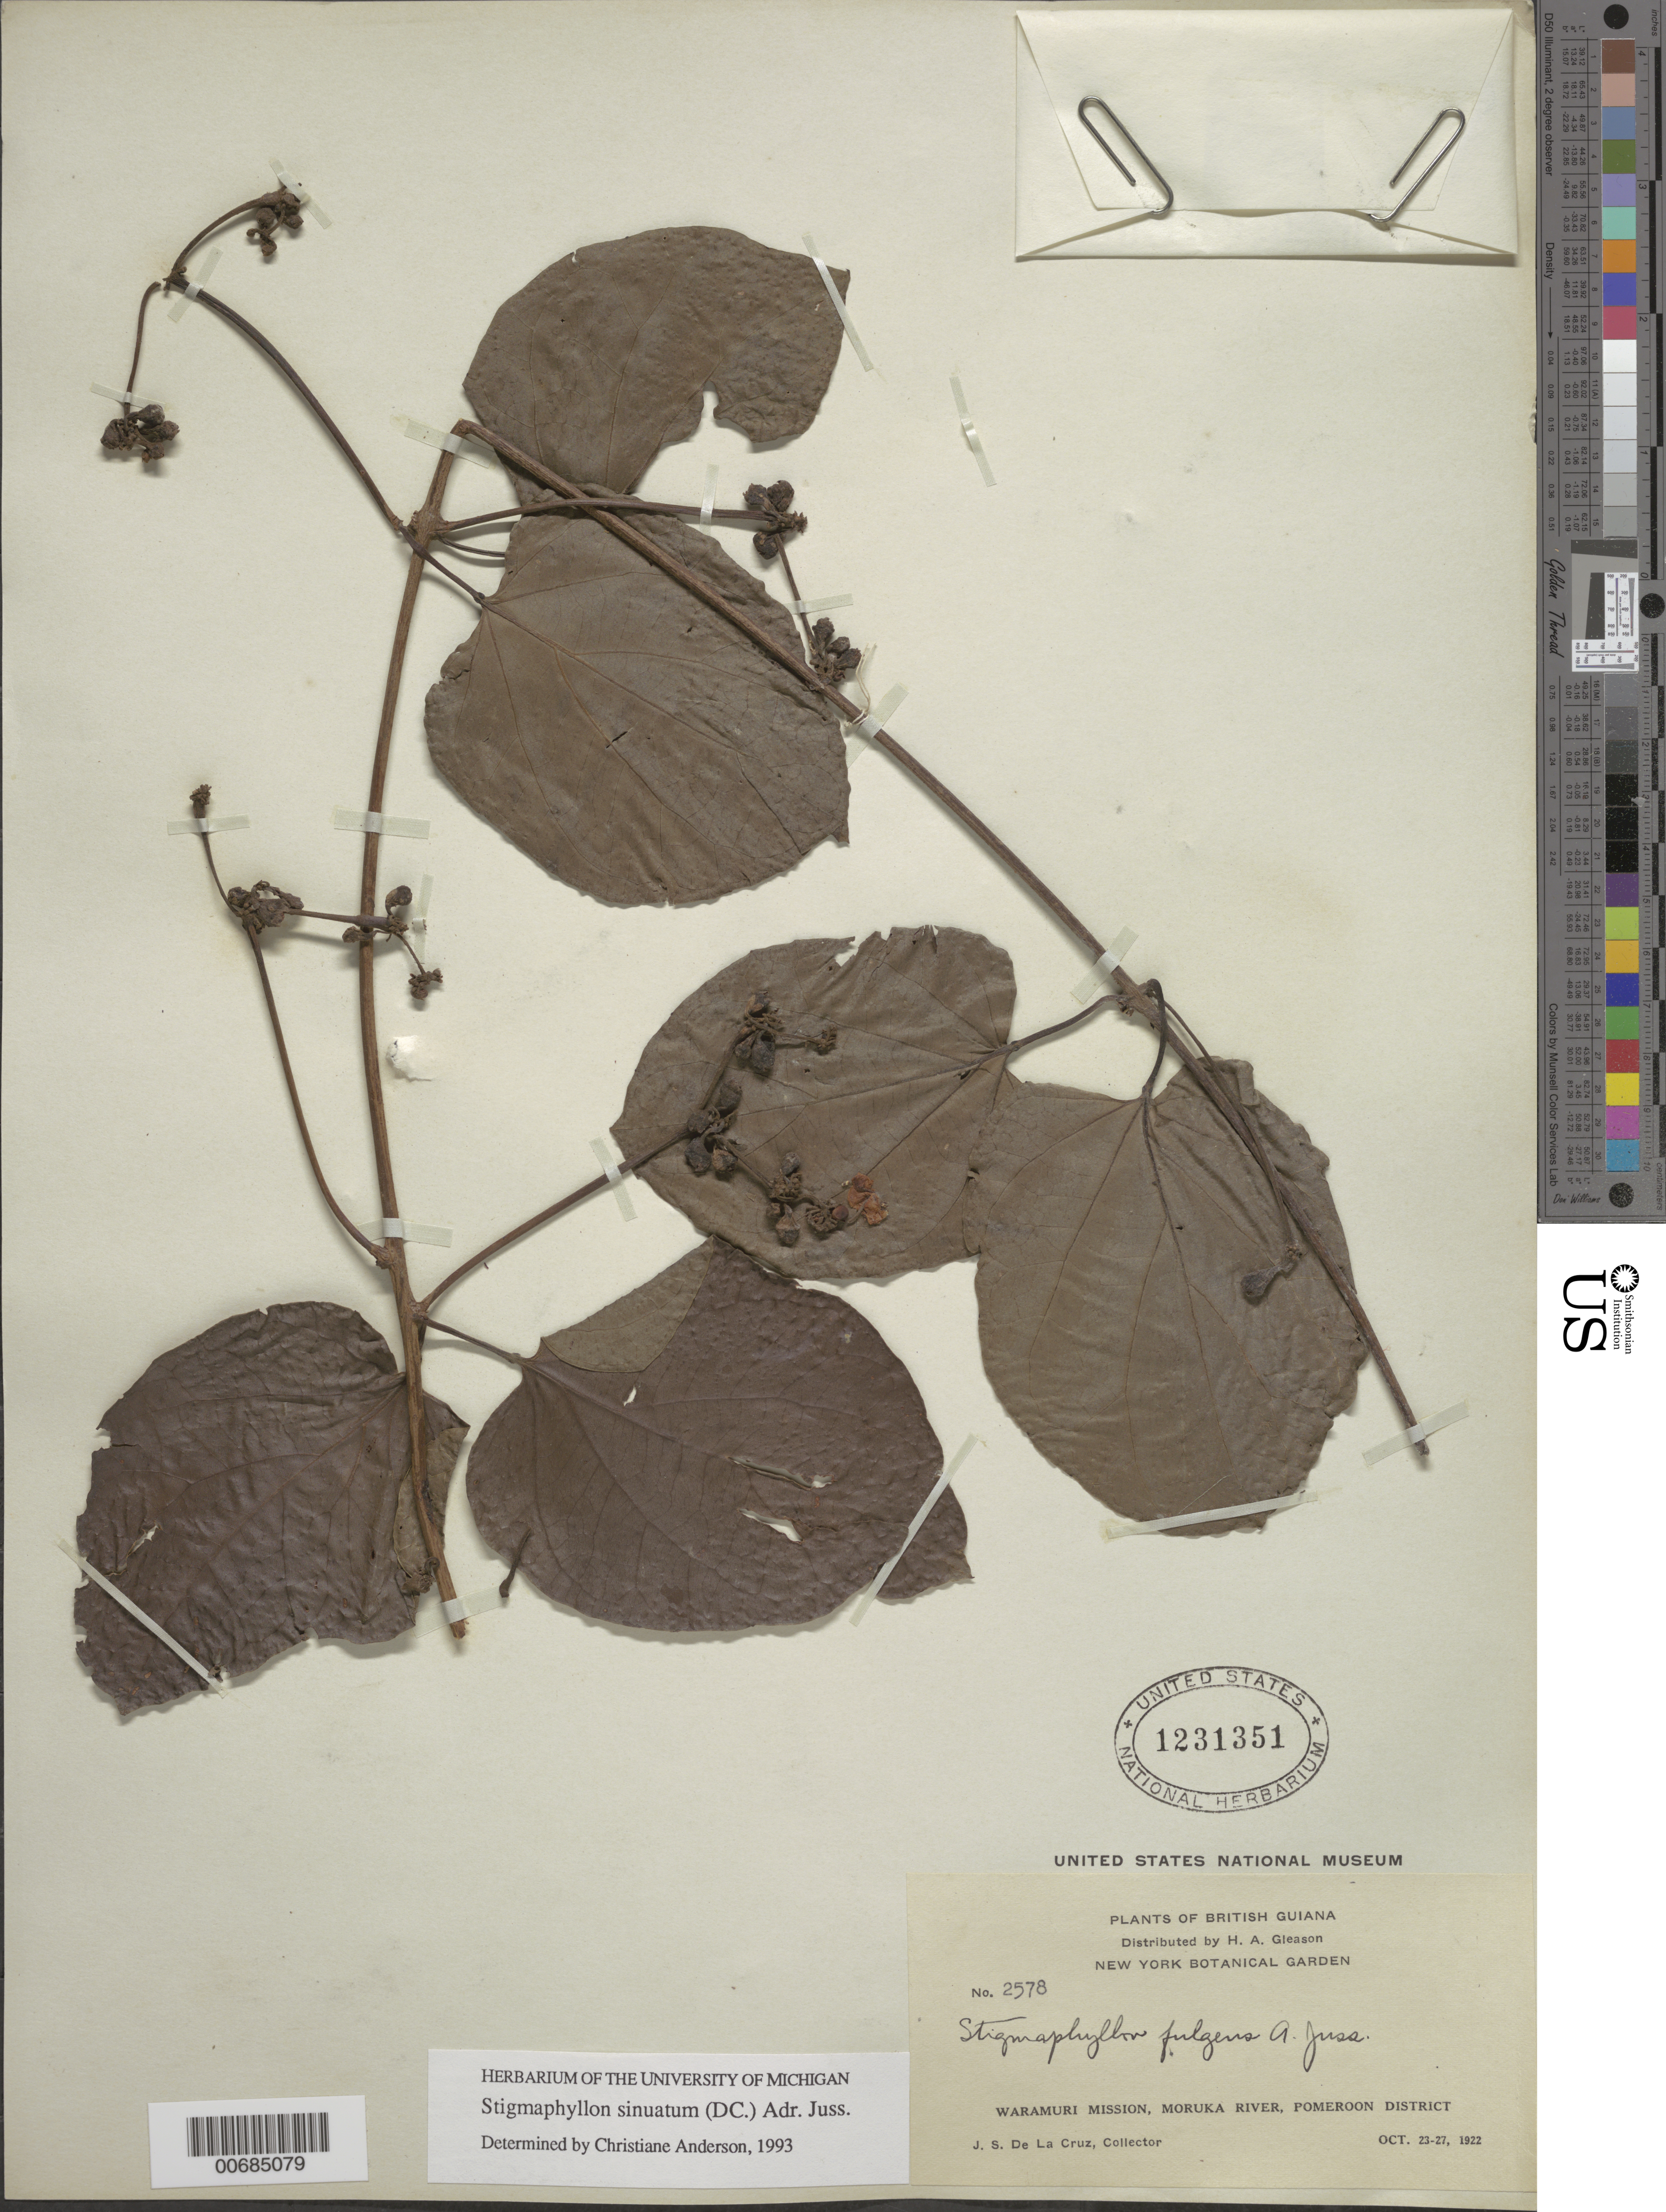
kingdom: Plantae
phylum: Tracheophyta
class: Magnoliopsida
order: Malpighiales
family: Malpighiaceae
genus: Stigmaphyllon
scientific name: Stigmaphyllon sinuatum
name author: (DC.) A. Juss.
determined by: Anderson, C.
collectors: J. S. de la Cruz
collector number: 2578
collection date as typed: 23-Oct-22 to 27-Oct-22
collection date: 1922-10-23/1922-10-27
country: Guyana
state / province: Pomeroon-Supenaam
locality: Waramuri Mission, Moruka R., Pomeroon Dist.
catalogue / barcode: US 1231351